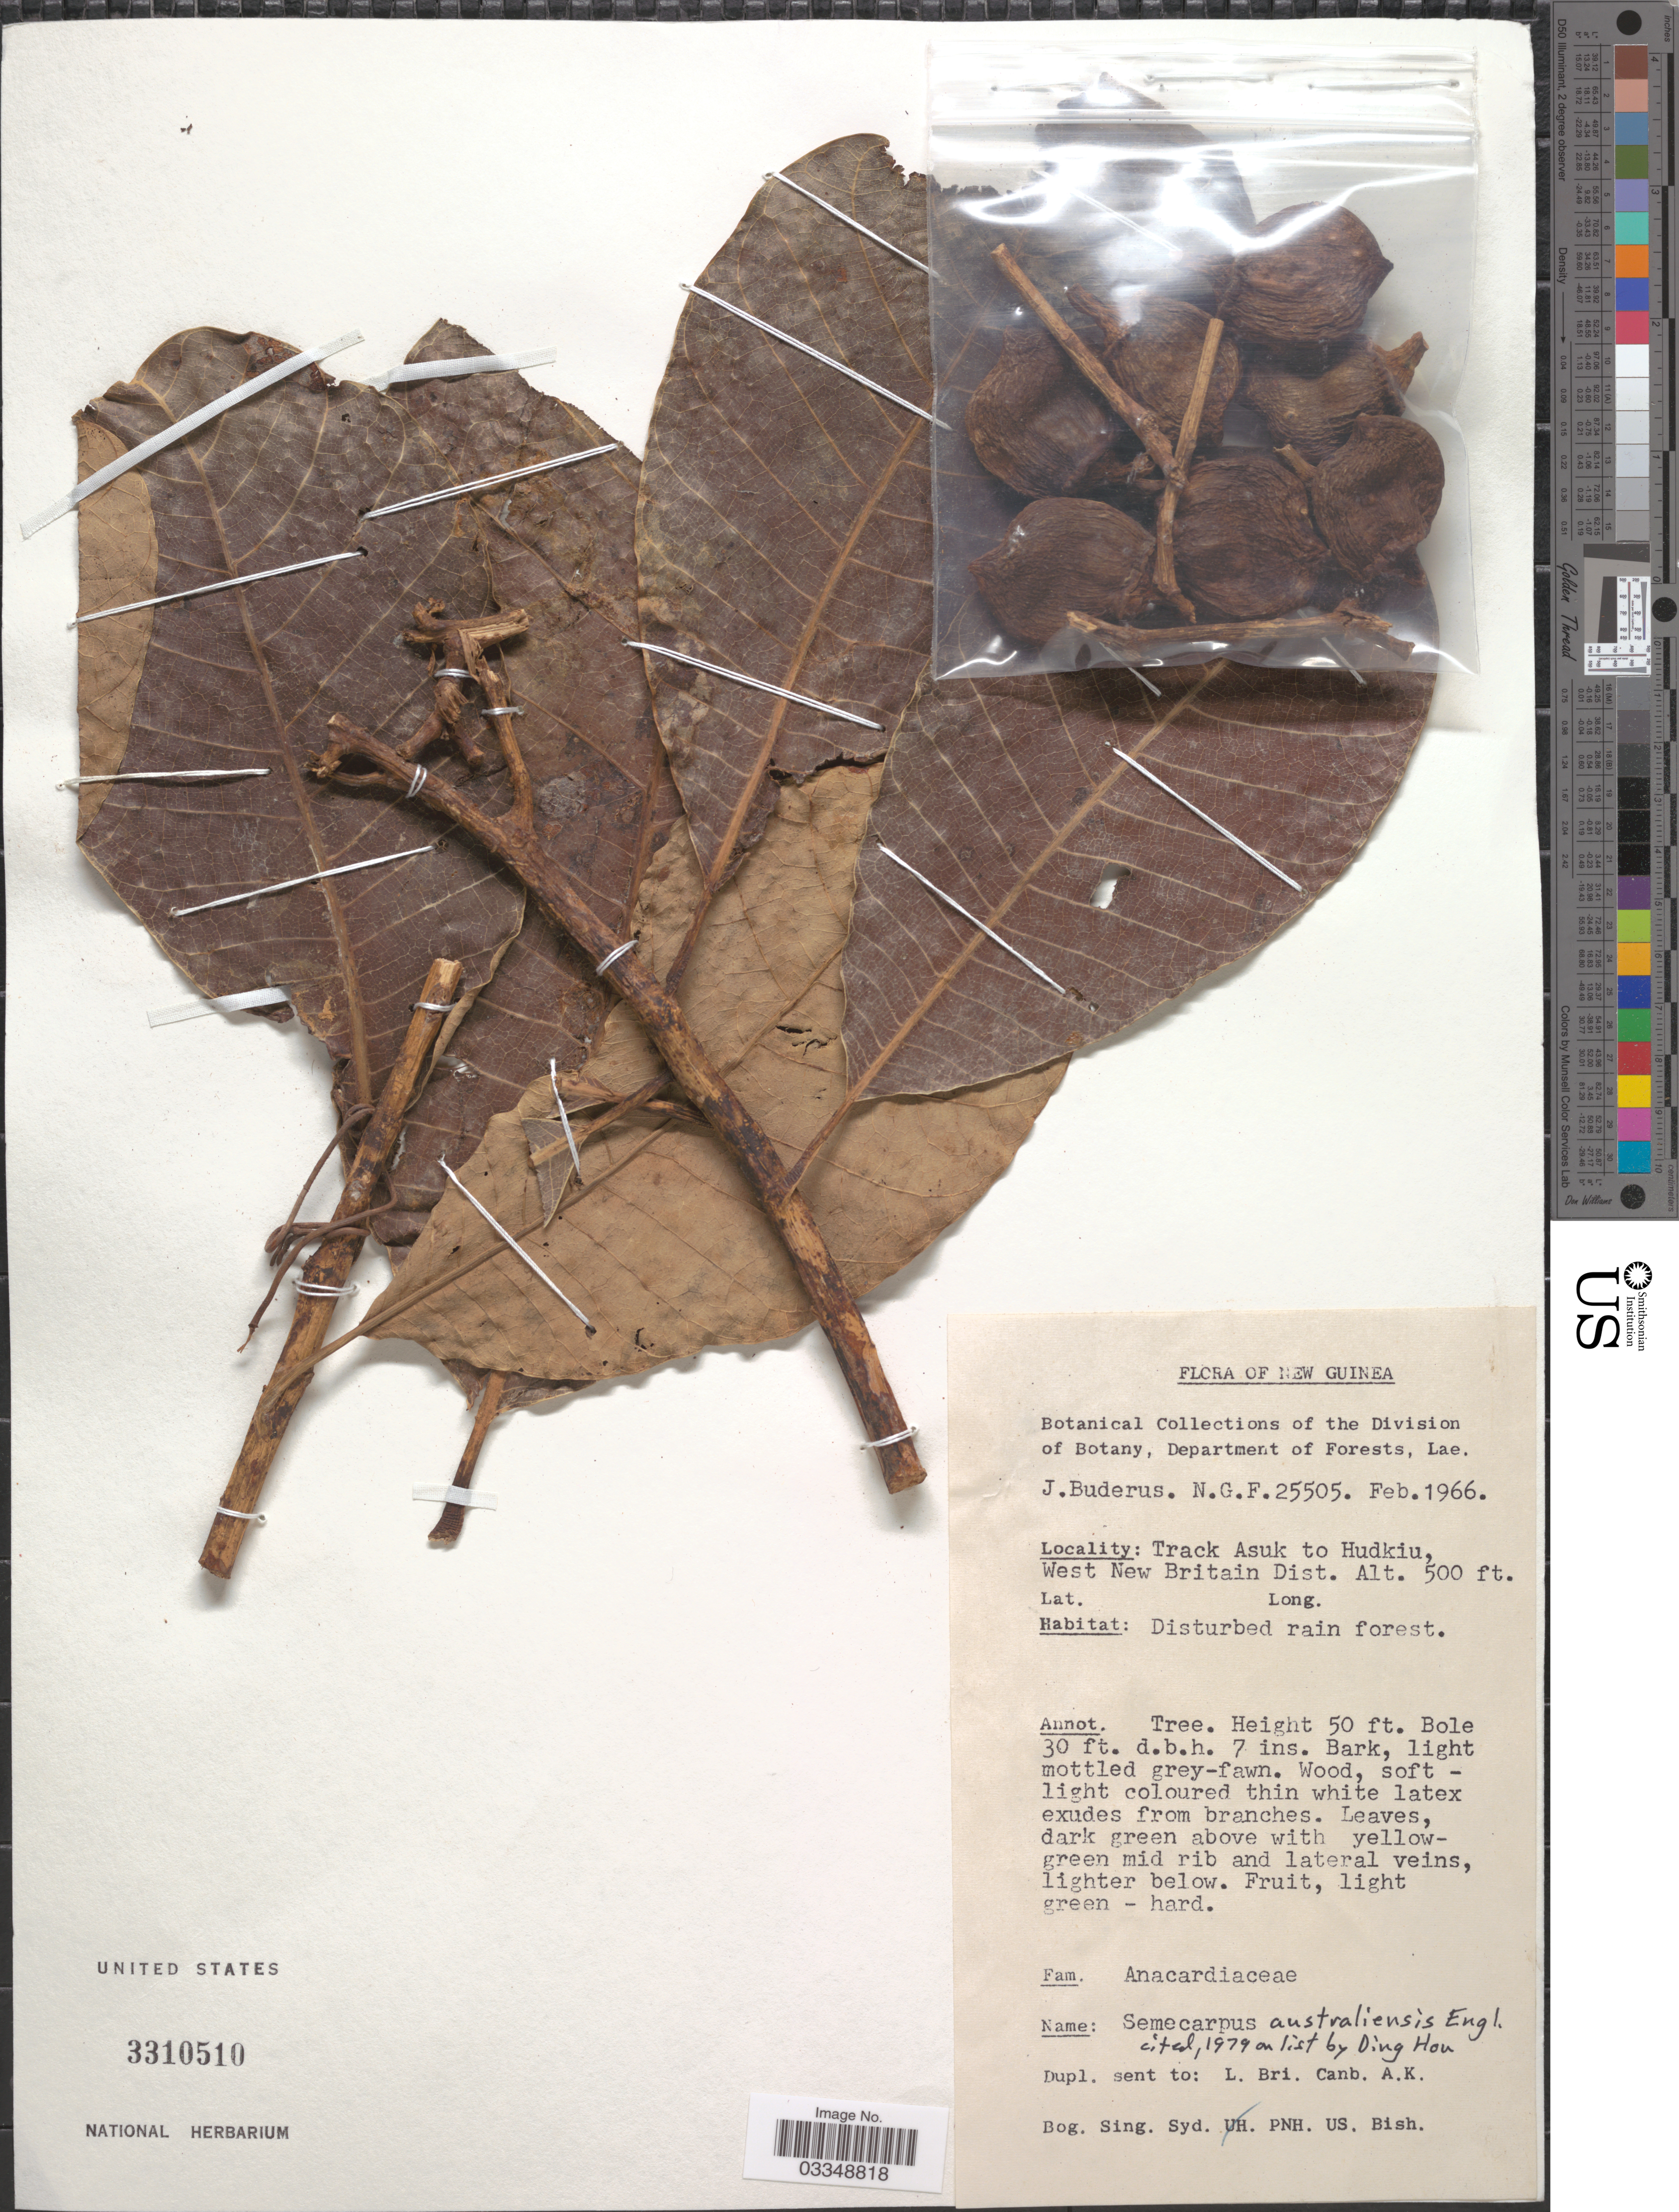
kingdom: Plantae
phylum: Tracheophyta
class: Magnoliopsida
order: Sapindales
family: Anacardiaceae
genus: Semecarpus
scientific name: Semecarpus australiensis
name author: Engl.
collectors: J. Buderus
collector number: N.G.F.25505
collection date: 1966-02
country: Papua New Guinea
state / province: West New Britain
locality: New Guinea. Track Asuk to Hudkiu, West New Britain Dist.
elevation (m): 152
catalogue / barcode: US 3310510